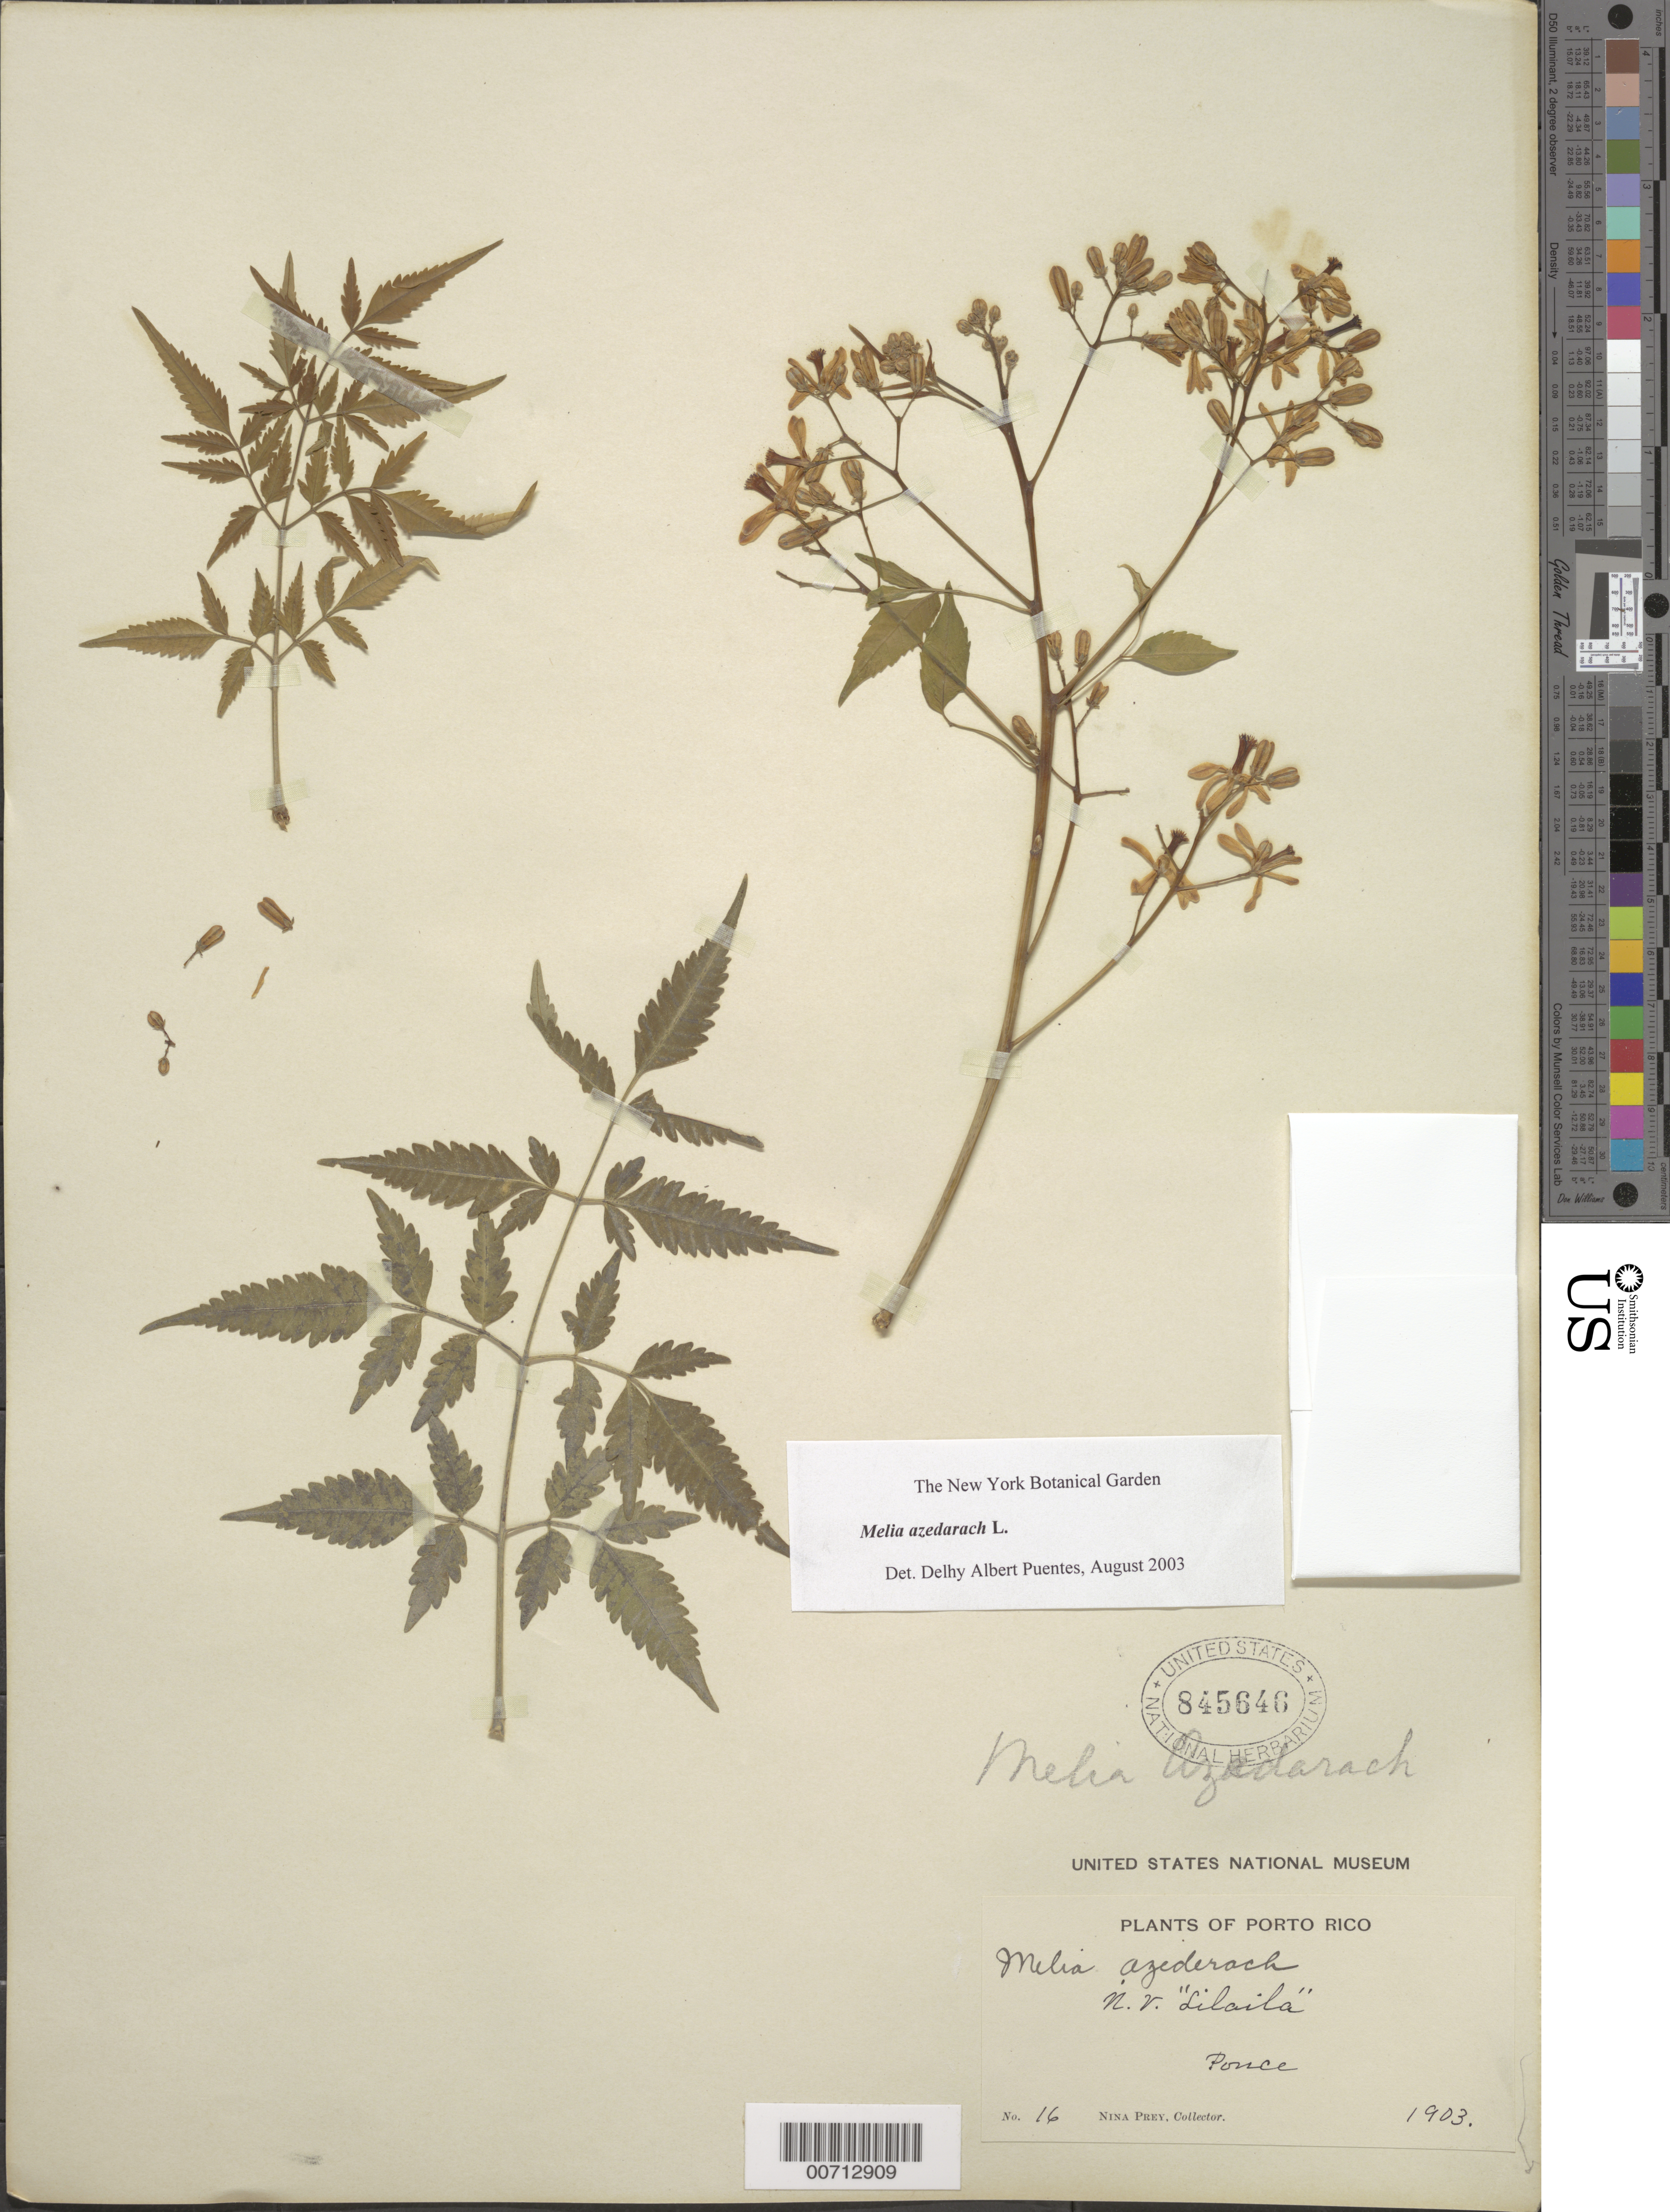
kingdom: Plantae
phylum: Tracheophyta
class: Magnoliopsida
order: Sapindales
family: Meliaceae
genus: Melia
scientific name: Melia azedarach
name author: L.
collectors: N. Prey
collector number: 16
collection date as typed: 1903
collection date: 1903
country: Puerto Rico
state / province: Ponce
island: Greater Antilles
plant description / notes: Common name: Lilaila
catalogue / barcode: US 845646